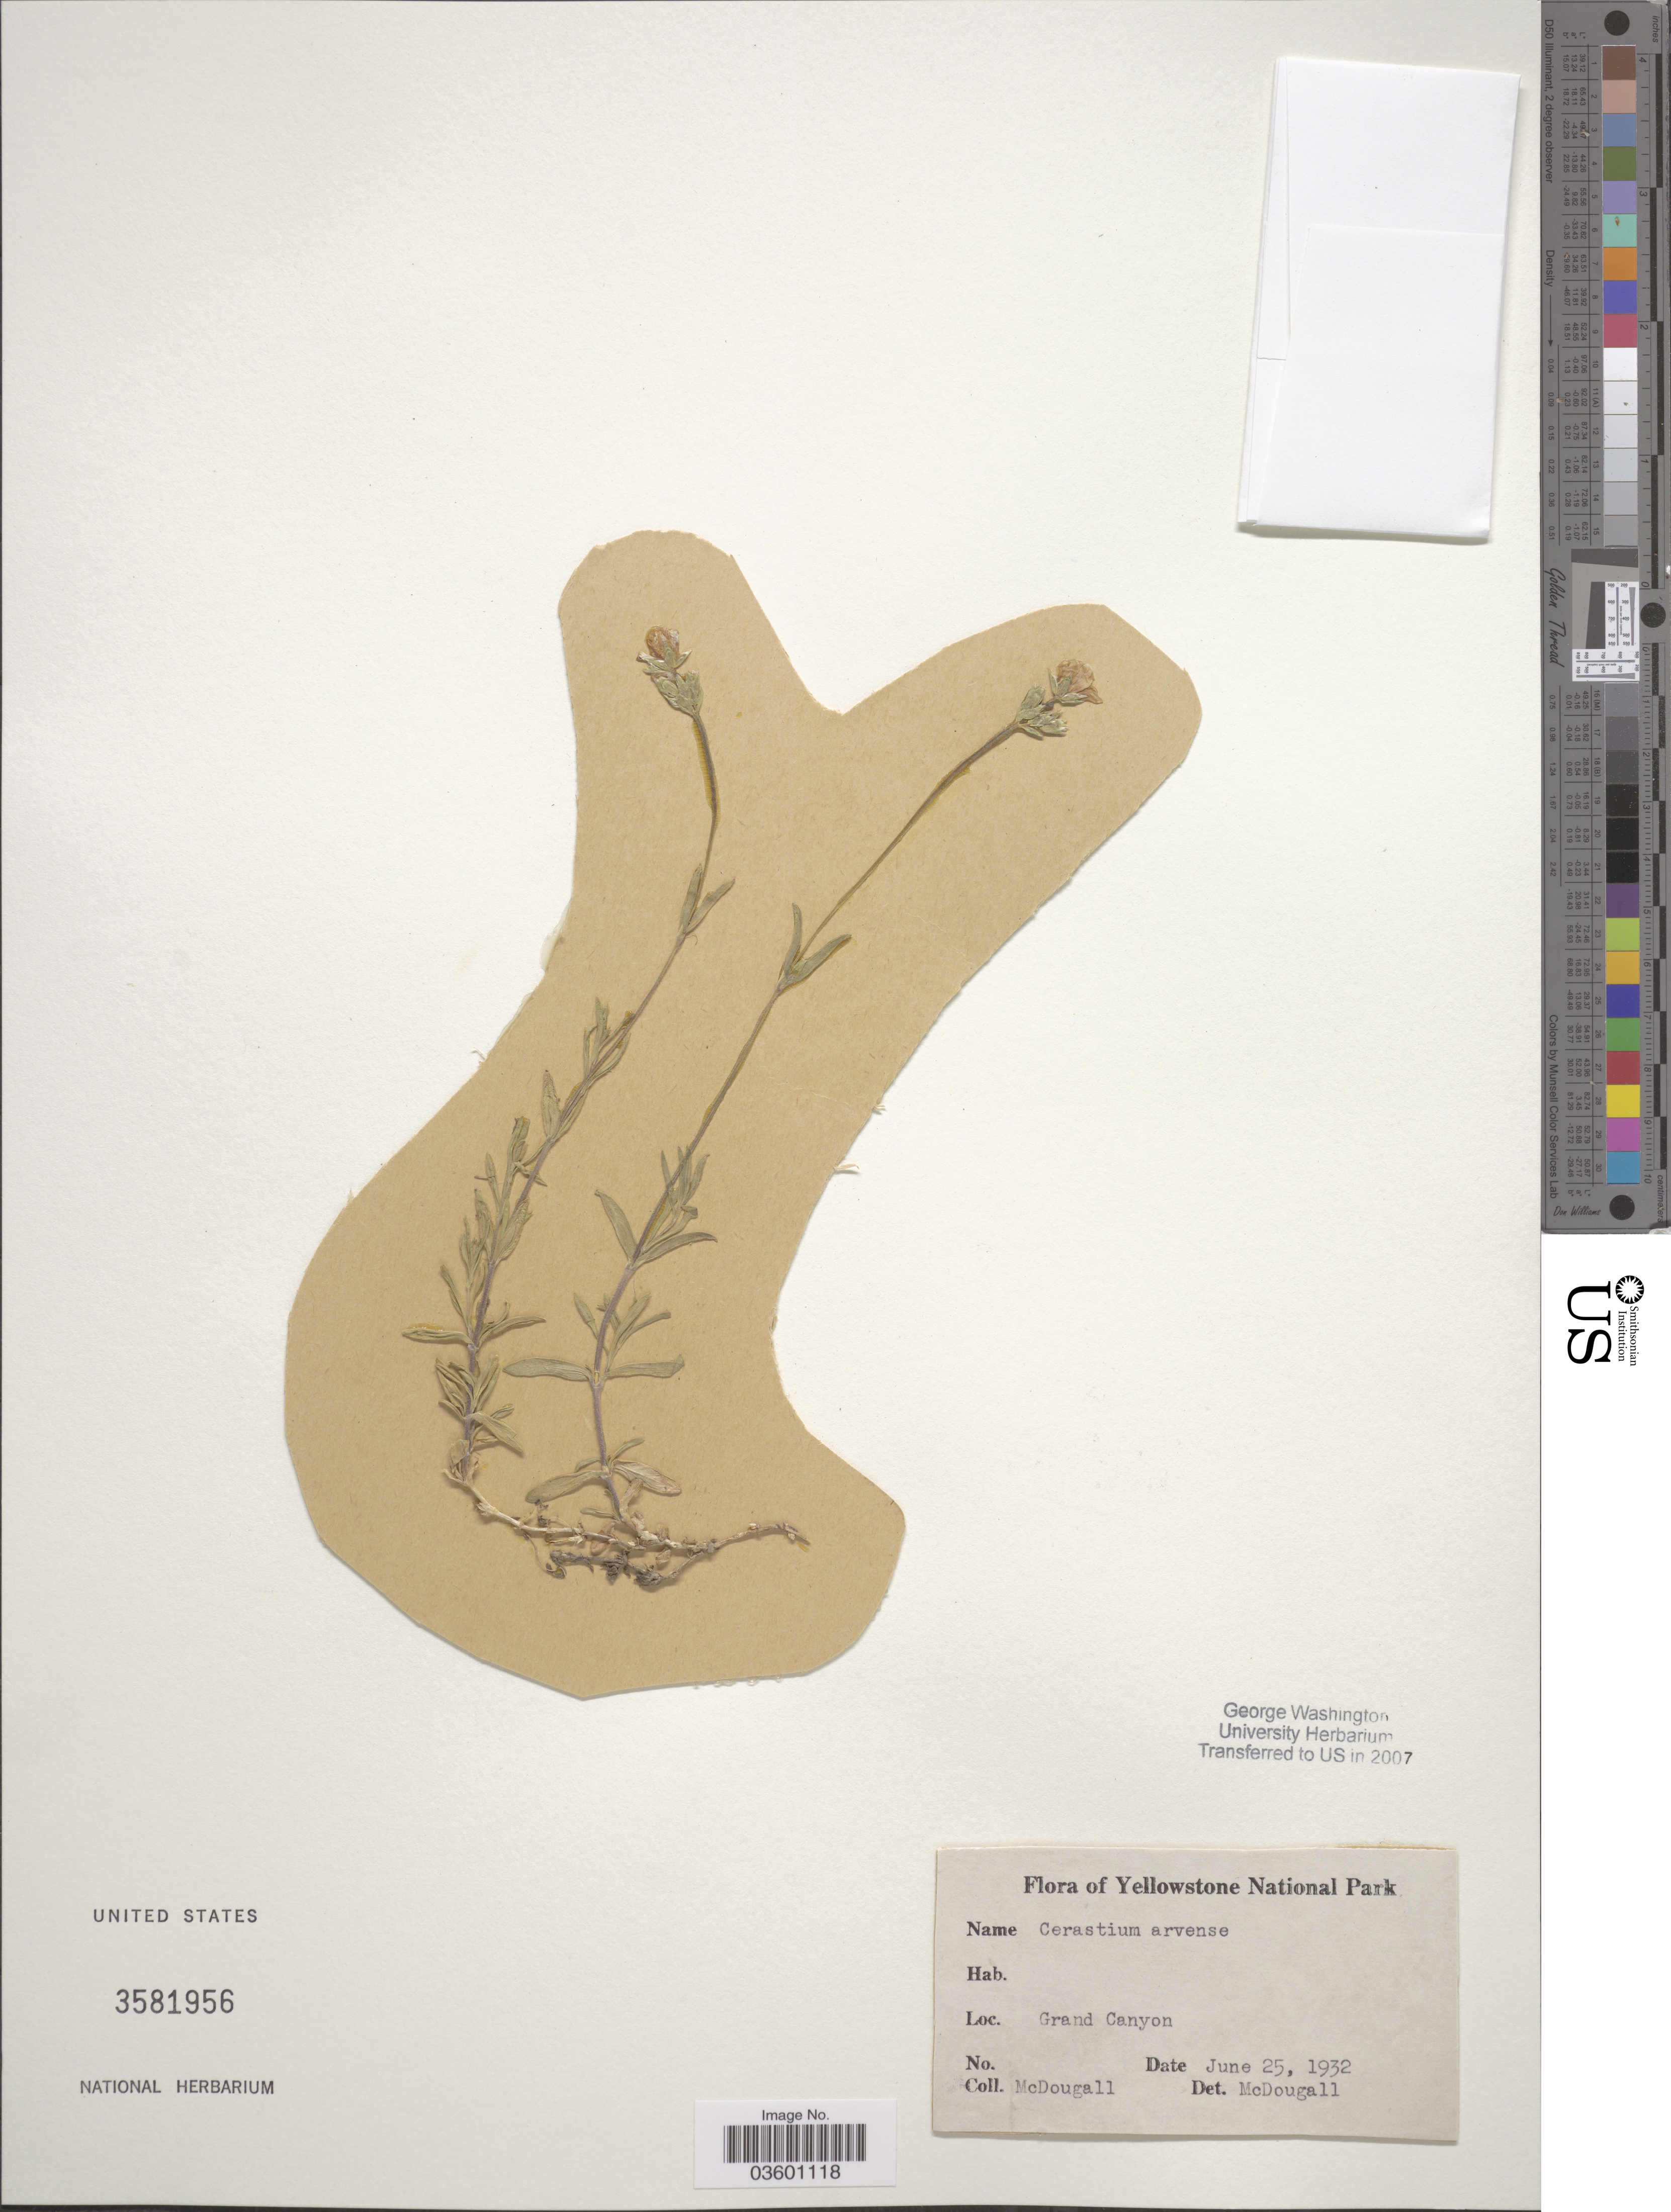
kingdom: Plantae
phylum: Tracheophyta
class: Magnoliopsida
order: Caryophyllales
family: Caryophyllaceae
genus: Cerastium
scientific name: Cerastium arvense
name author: L.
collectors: McDougall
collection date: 1932-06-25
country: United States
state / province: Wyoming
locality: Yellowstone National Park. Grand Canyon.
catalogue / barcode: US 3581956